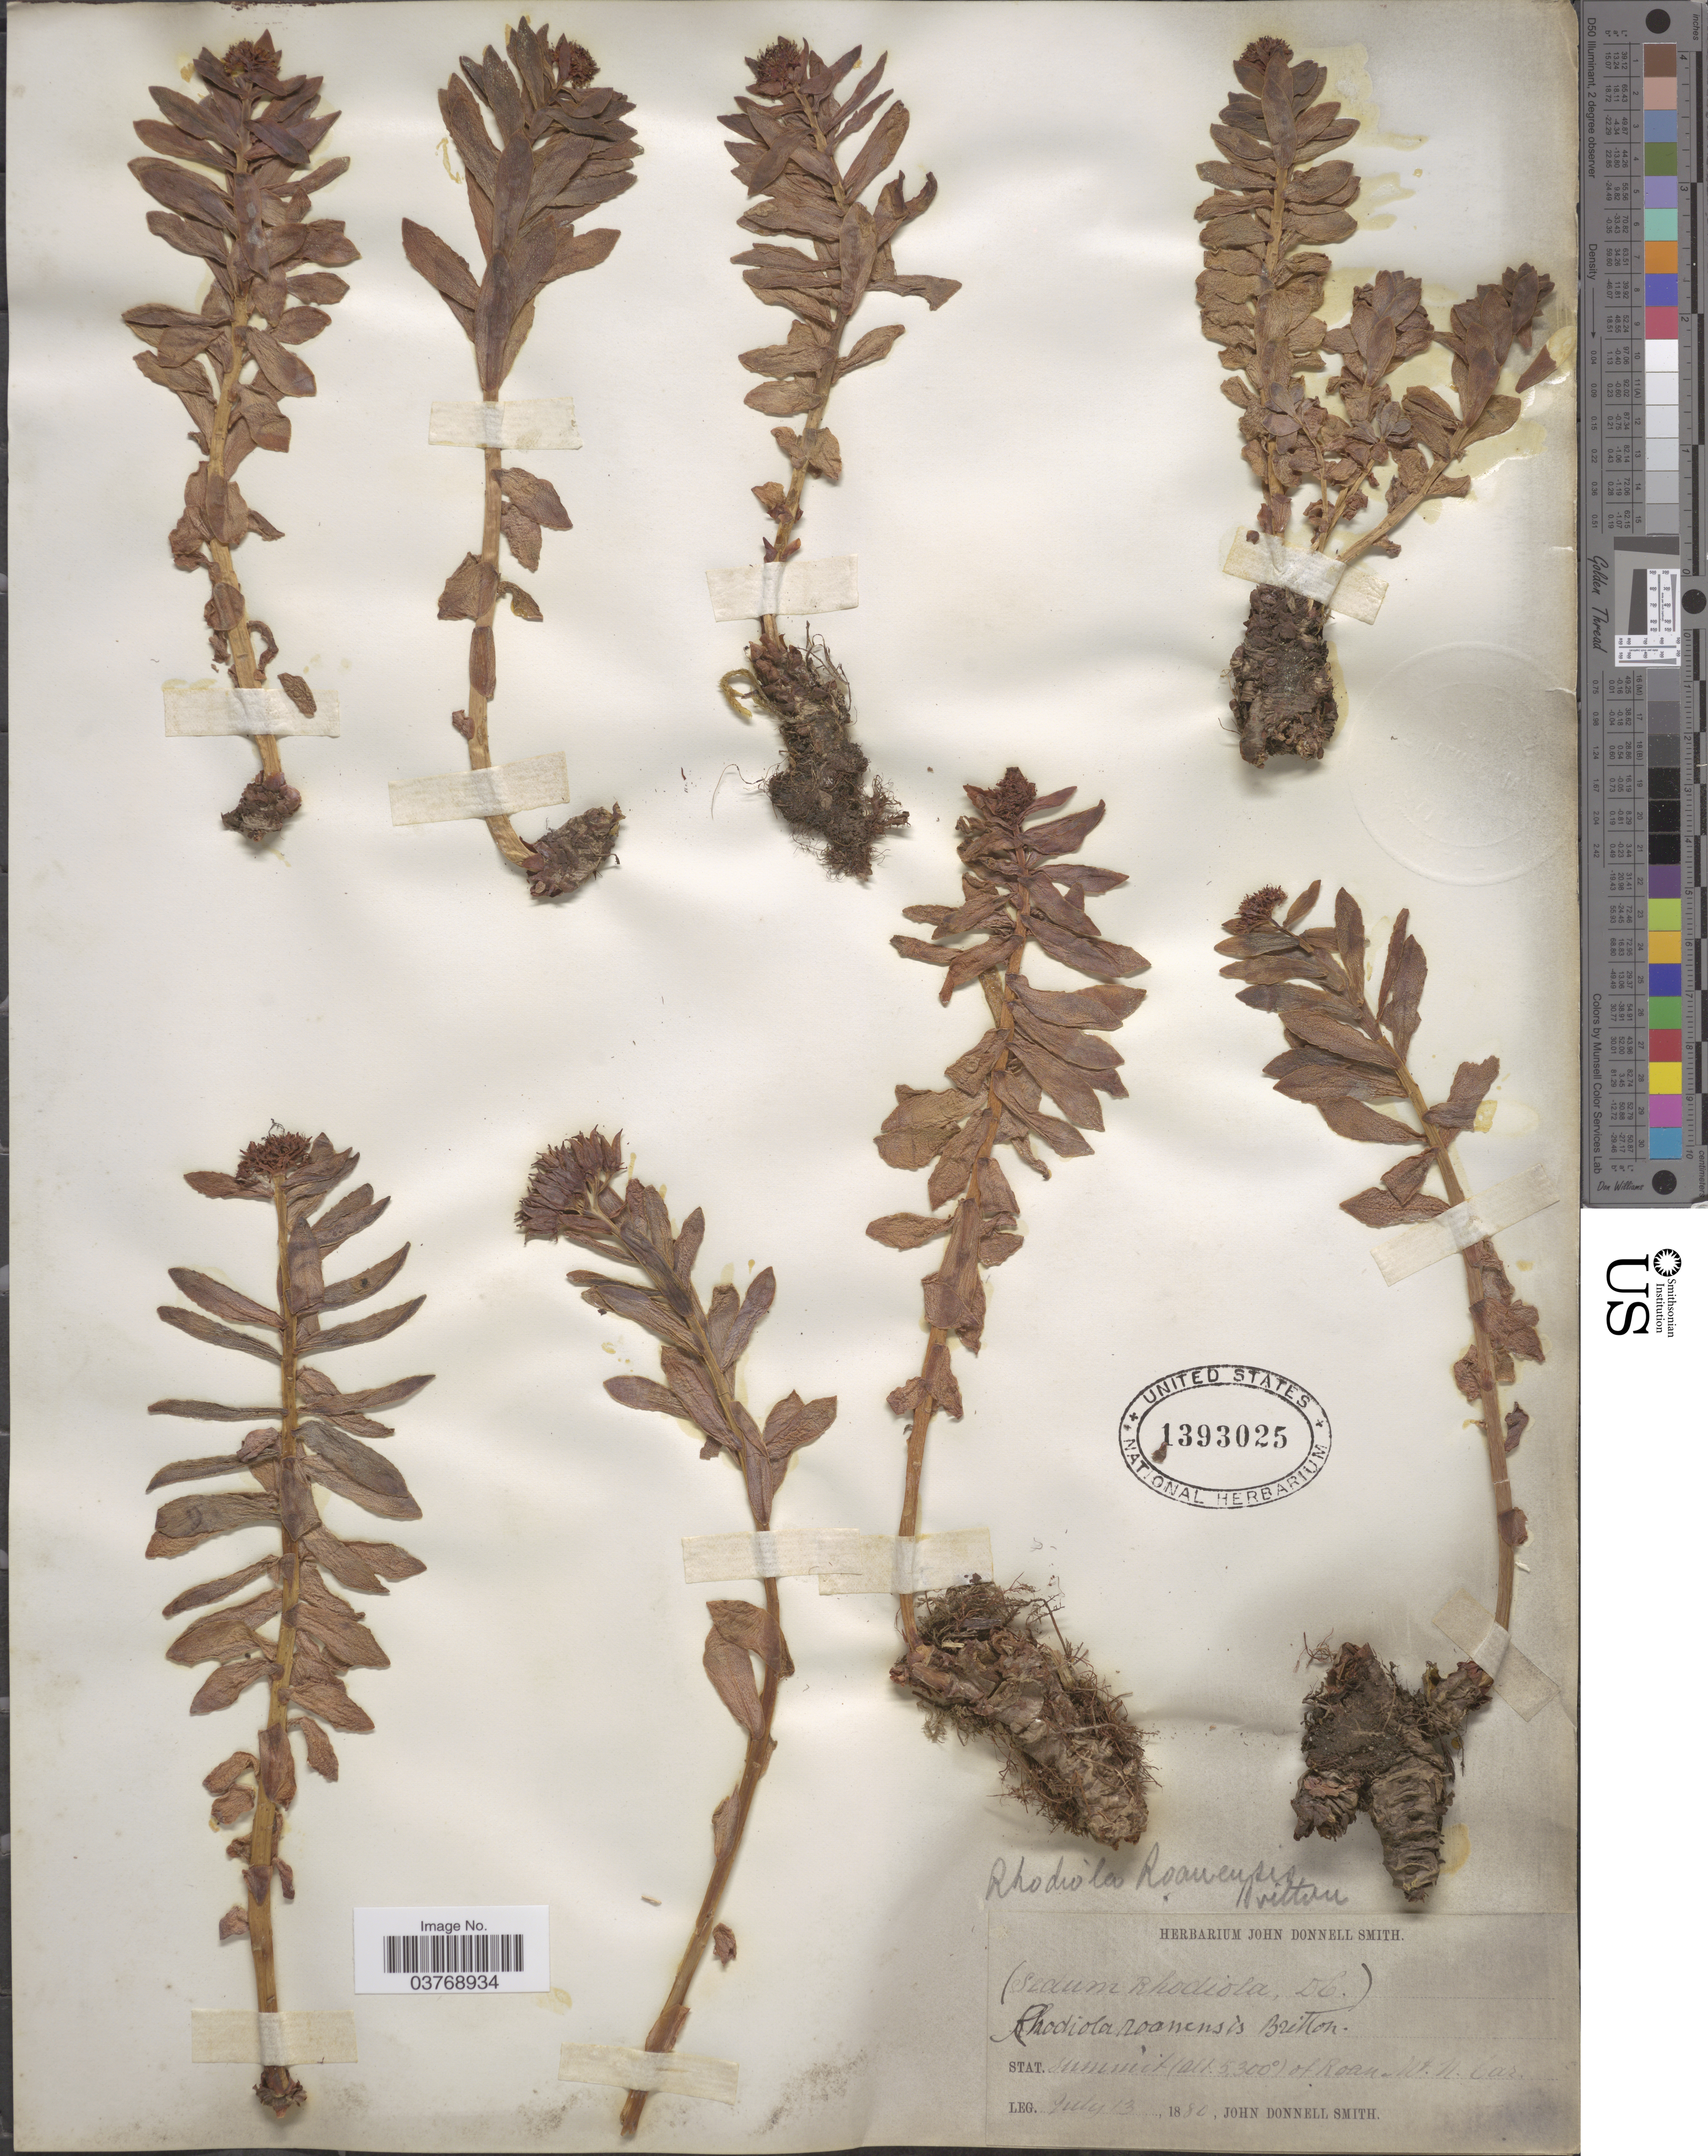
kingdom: Plantae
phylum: Tracheophyta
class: Magnoliopsida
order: Saxifragales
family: Crassulaceae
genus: Rhodiola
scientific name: Rhodiola rosea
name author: L.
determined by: Strong, Mark T., (BOT), Smithsonian Institution - National Museum of Natural History (UNITED STATES)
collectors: J. Donnell Smith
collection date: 1880-07-13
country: United States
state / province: North Carolina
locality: Stat. summit of Roan Mt.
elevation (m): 1615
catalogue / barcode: US 1393025